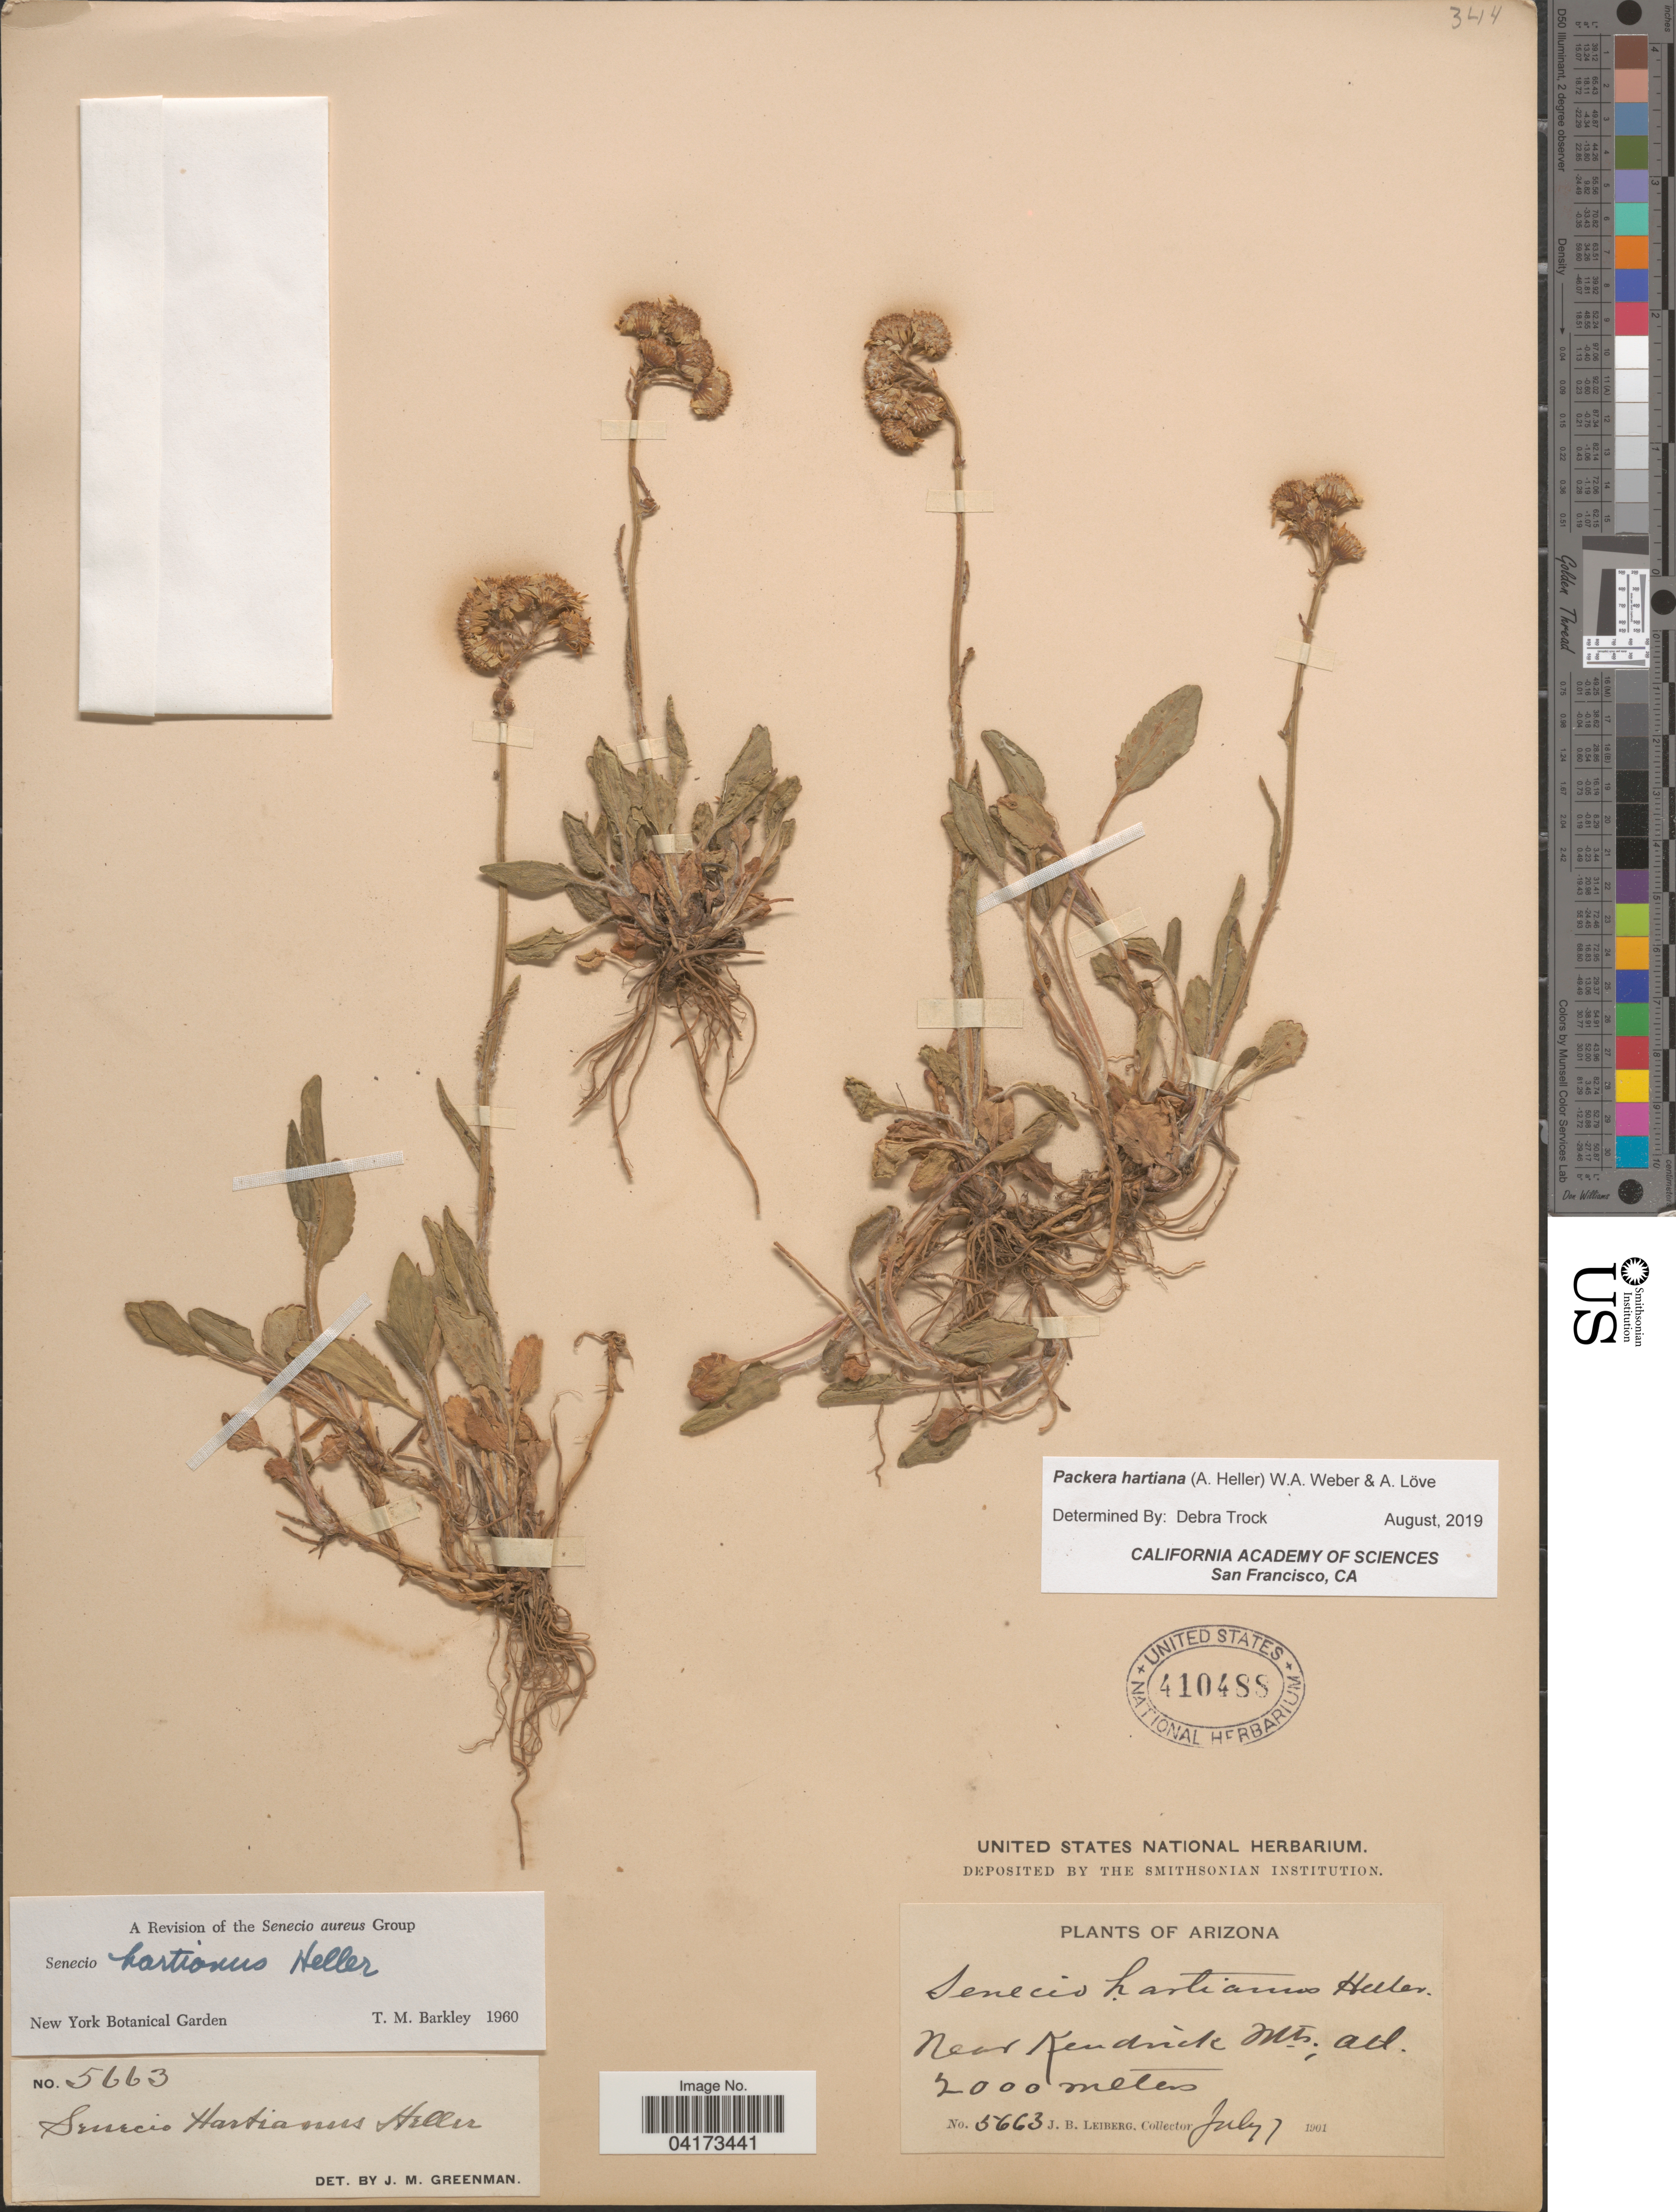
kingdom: Plantae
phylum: Tracheophyta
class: Magnoliopsida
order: Asterales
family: Asteraceae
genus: Packera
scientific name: Packera hartiana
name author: (A. Heller) W.A. Weber & Á. Löve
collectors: J. B. Leiberg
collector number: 5663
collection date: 1901-07-07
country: United States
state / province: Arizona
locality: Near Kendrick Mts.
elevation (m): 2000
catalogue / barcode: US 410488